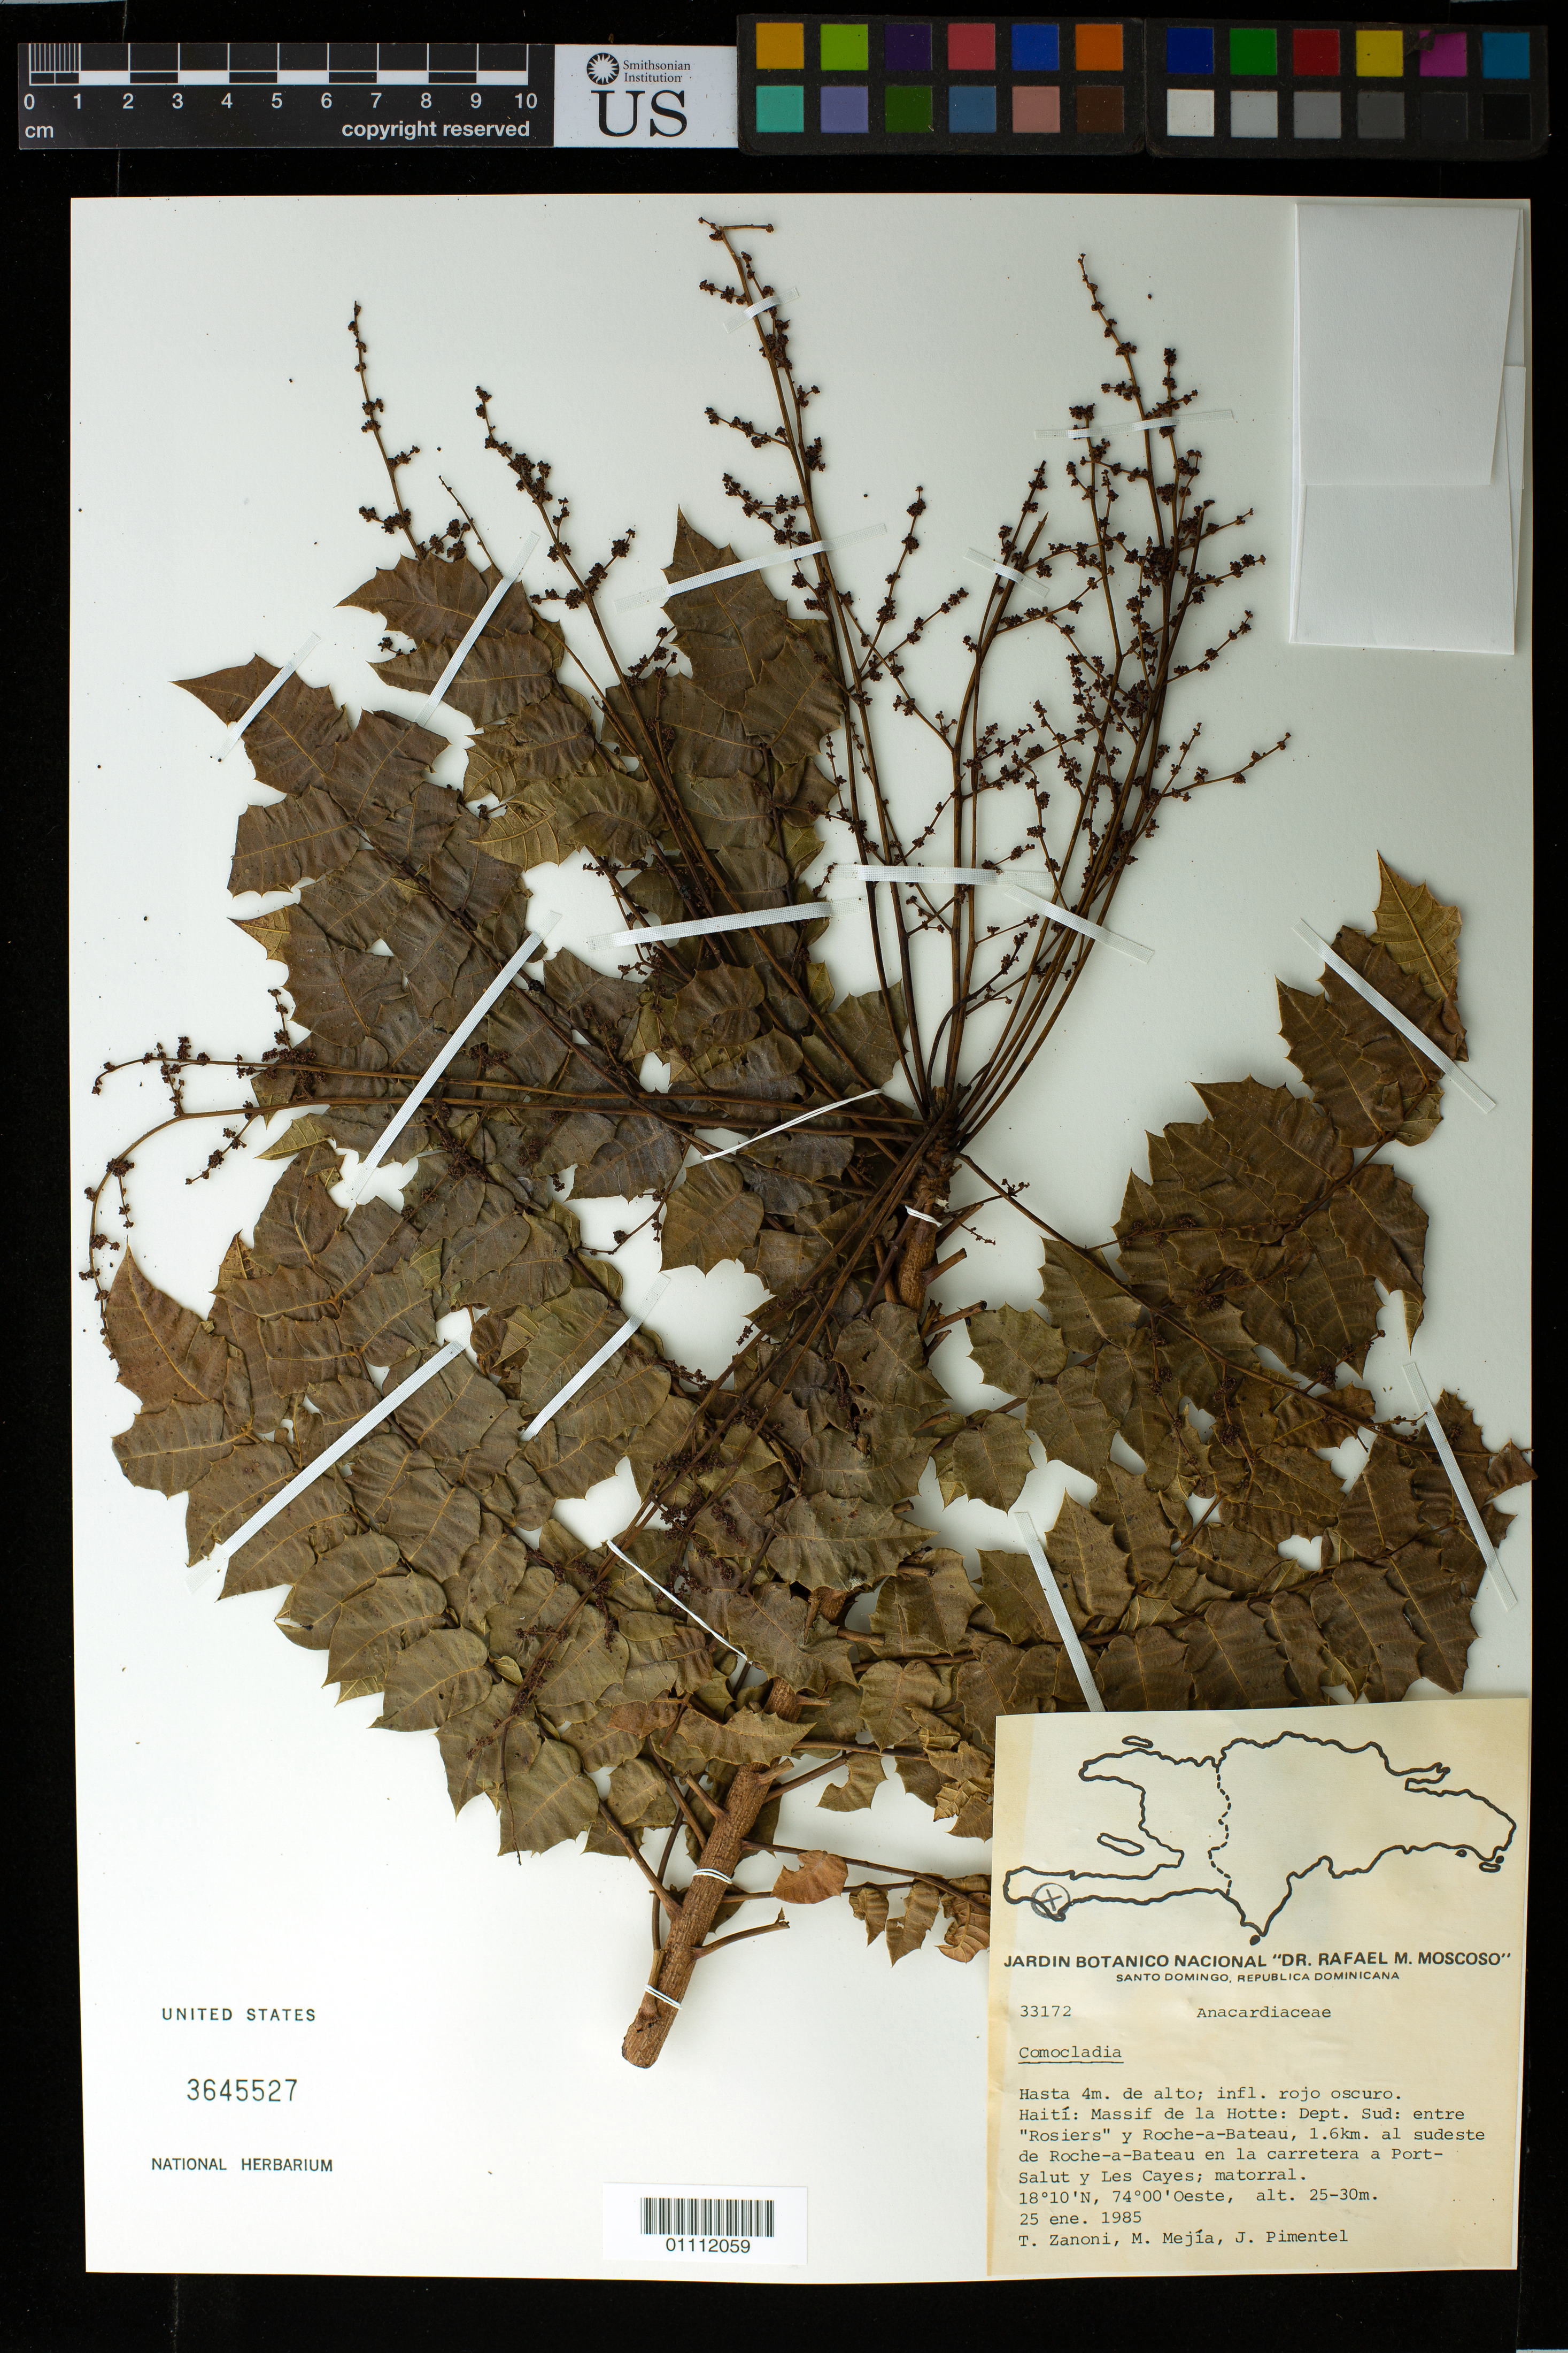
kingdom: Plantae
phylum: Tracheophyta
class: Magnoliopsida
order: Sapindales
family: Anacardiaceae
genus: Comocladia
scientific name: Comocladia sp.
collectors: T. A. Zanoni, M. Mejia & J. Pimentel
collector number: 33172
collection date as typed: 25 Jan 1985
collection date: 1985-01-25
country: Haiti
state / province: Sud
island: Hispaniola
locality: Massif de la Hotte, entre "Rosiers" y Roche-a-Bateau, 1.6 km al sudeste de Roche-a-Bateau en la carretera a port Salut y Les Cayes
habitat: Matorral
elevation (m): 25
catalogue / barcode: US 3645527